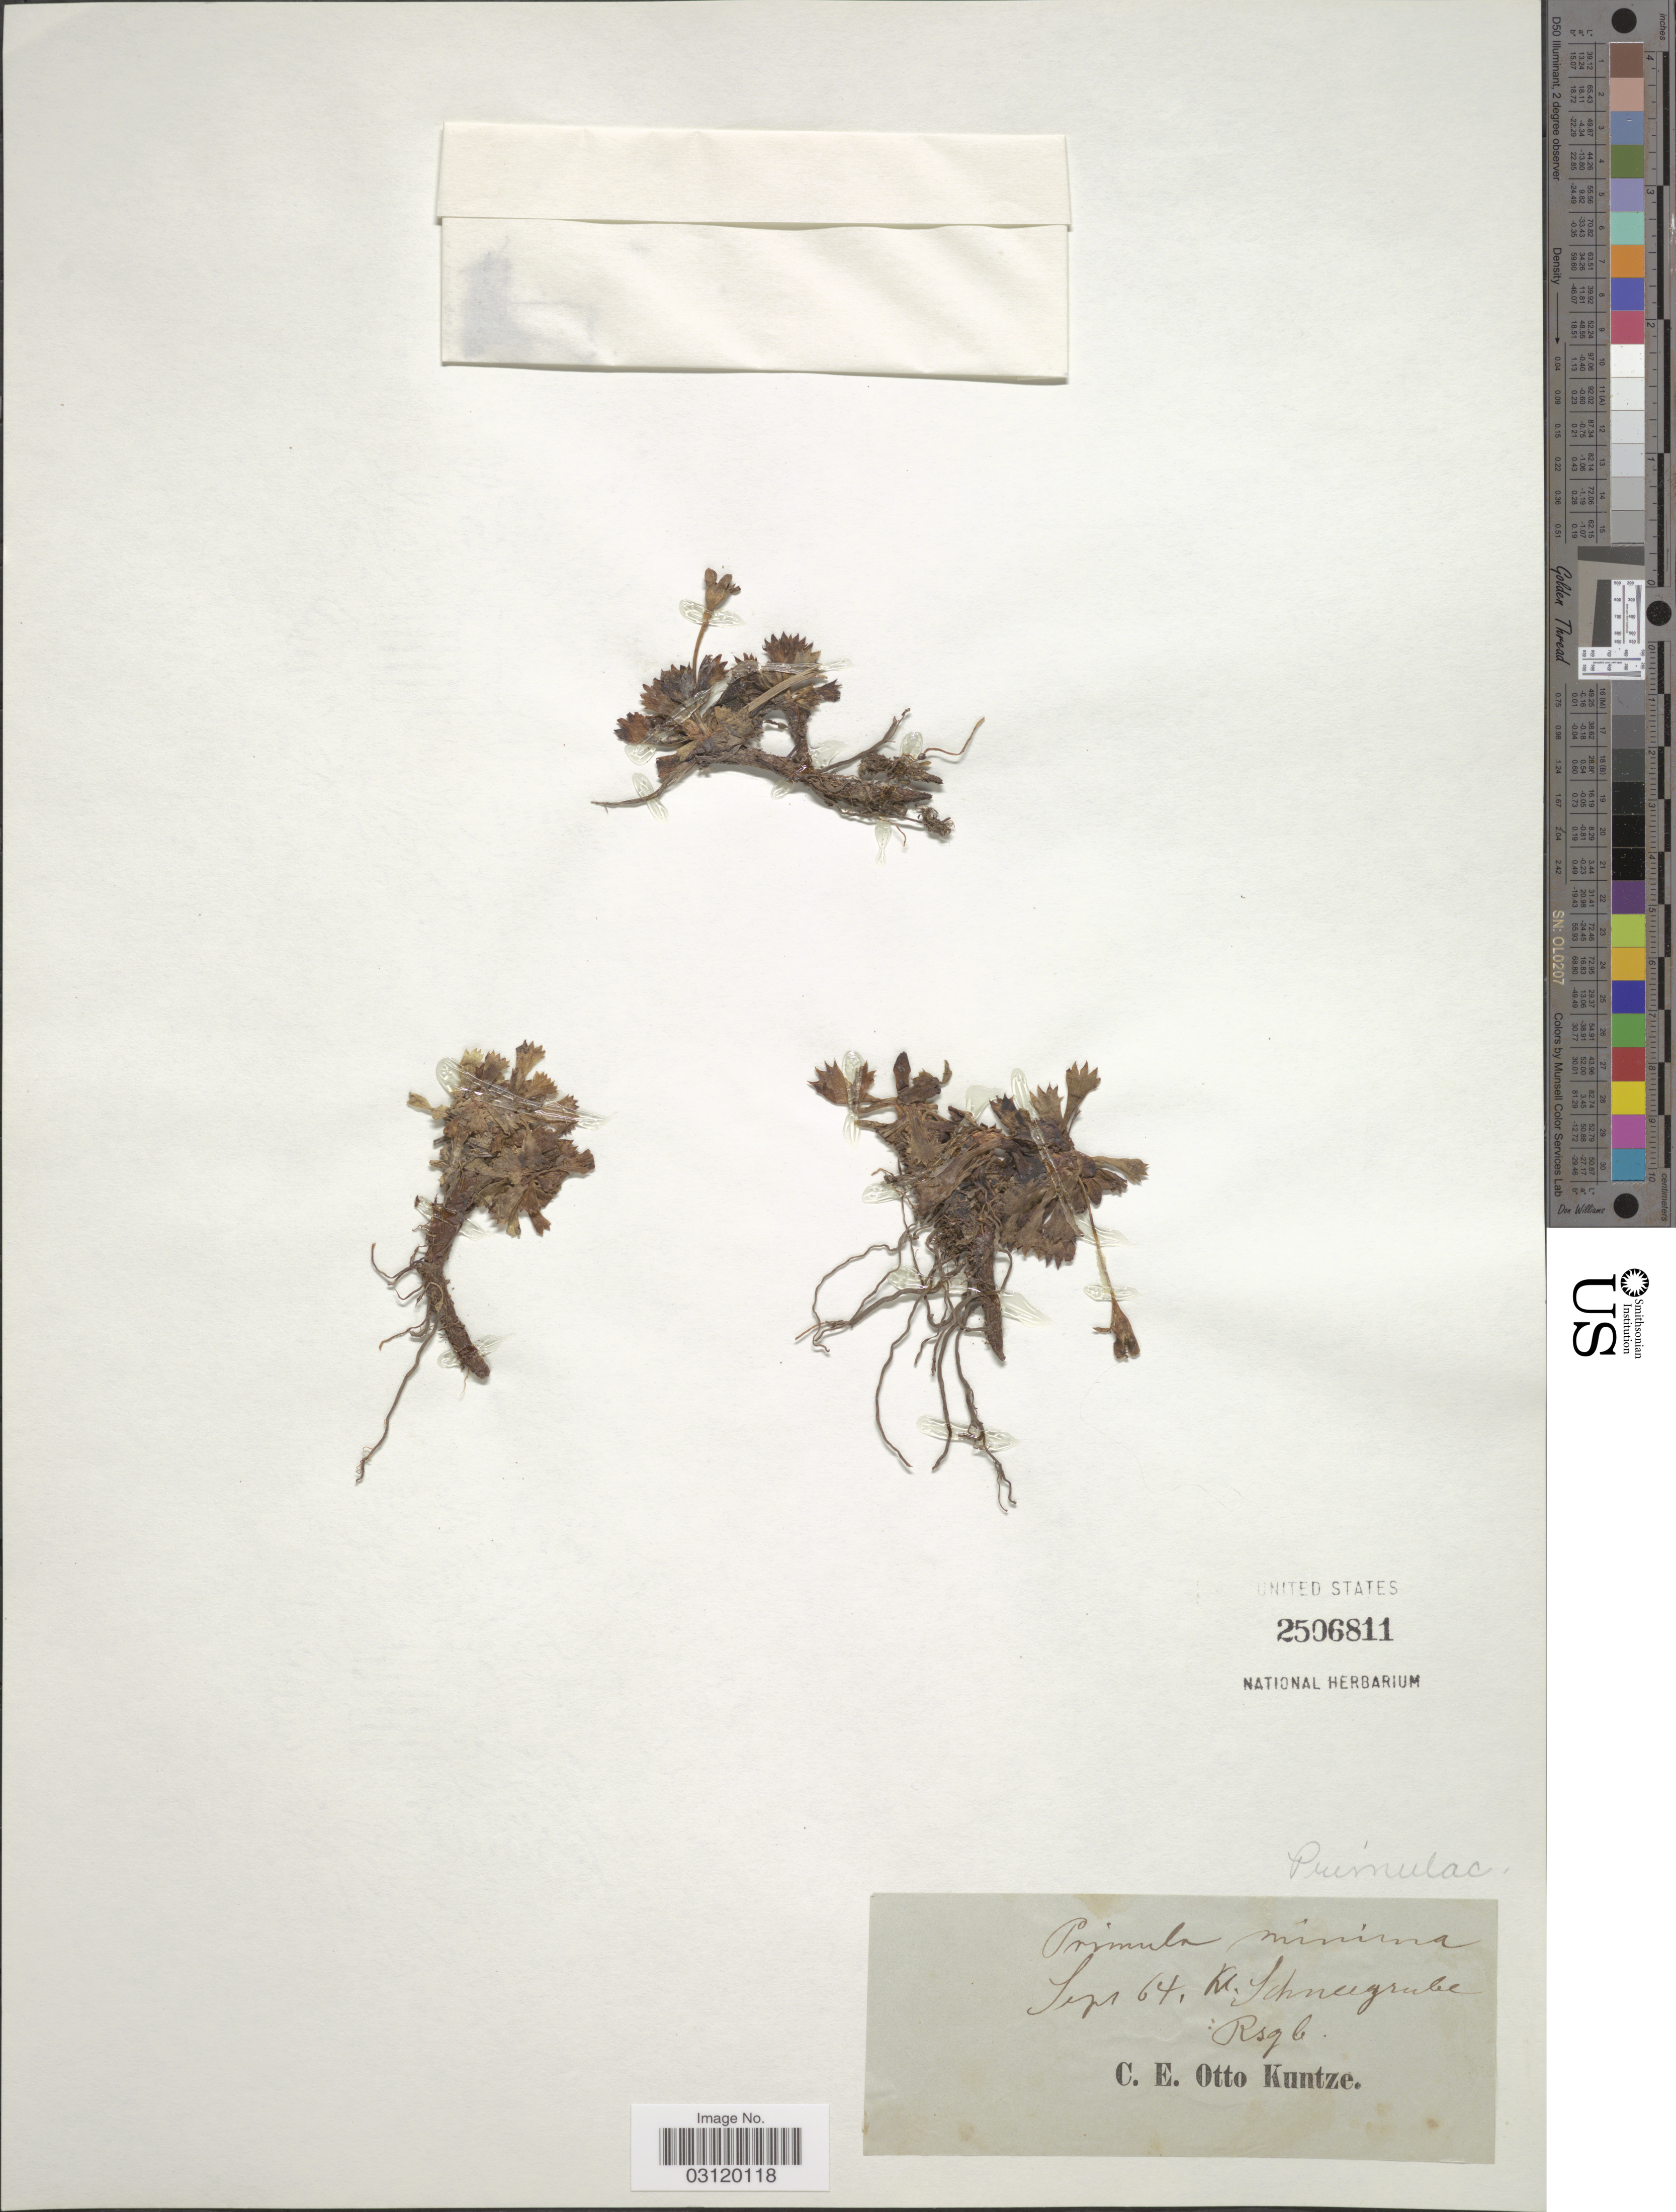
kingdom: Plantae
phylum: Tracheophyta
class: Magnoliopsida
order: Ericales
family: Primulaceae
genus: Primula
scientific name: Primula minima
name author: L.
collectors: C.E.O. Kuntze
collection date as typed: Transcribed d/m/y: /9/64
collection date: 1864-09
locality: Kl. Schneigrube: Rsgb.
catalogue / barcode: US 2506811